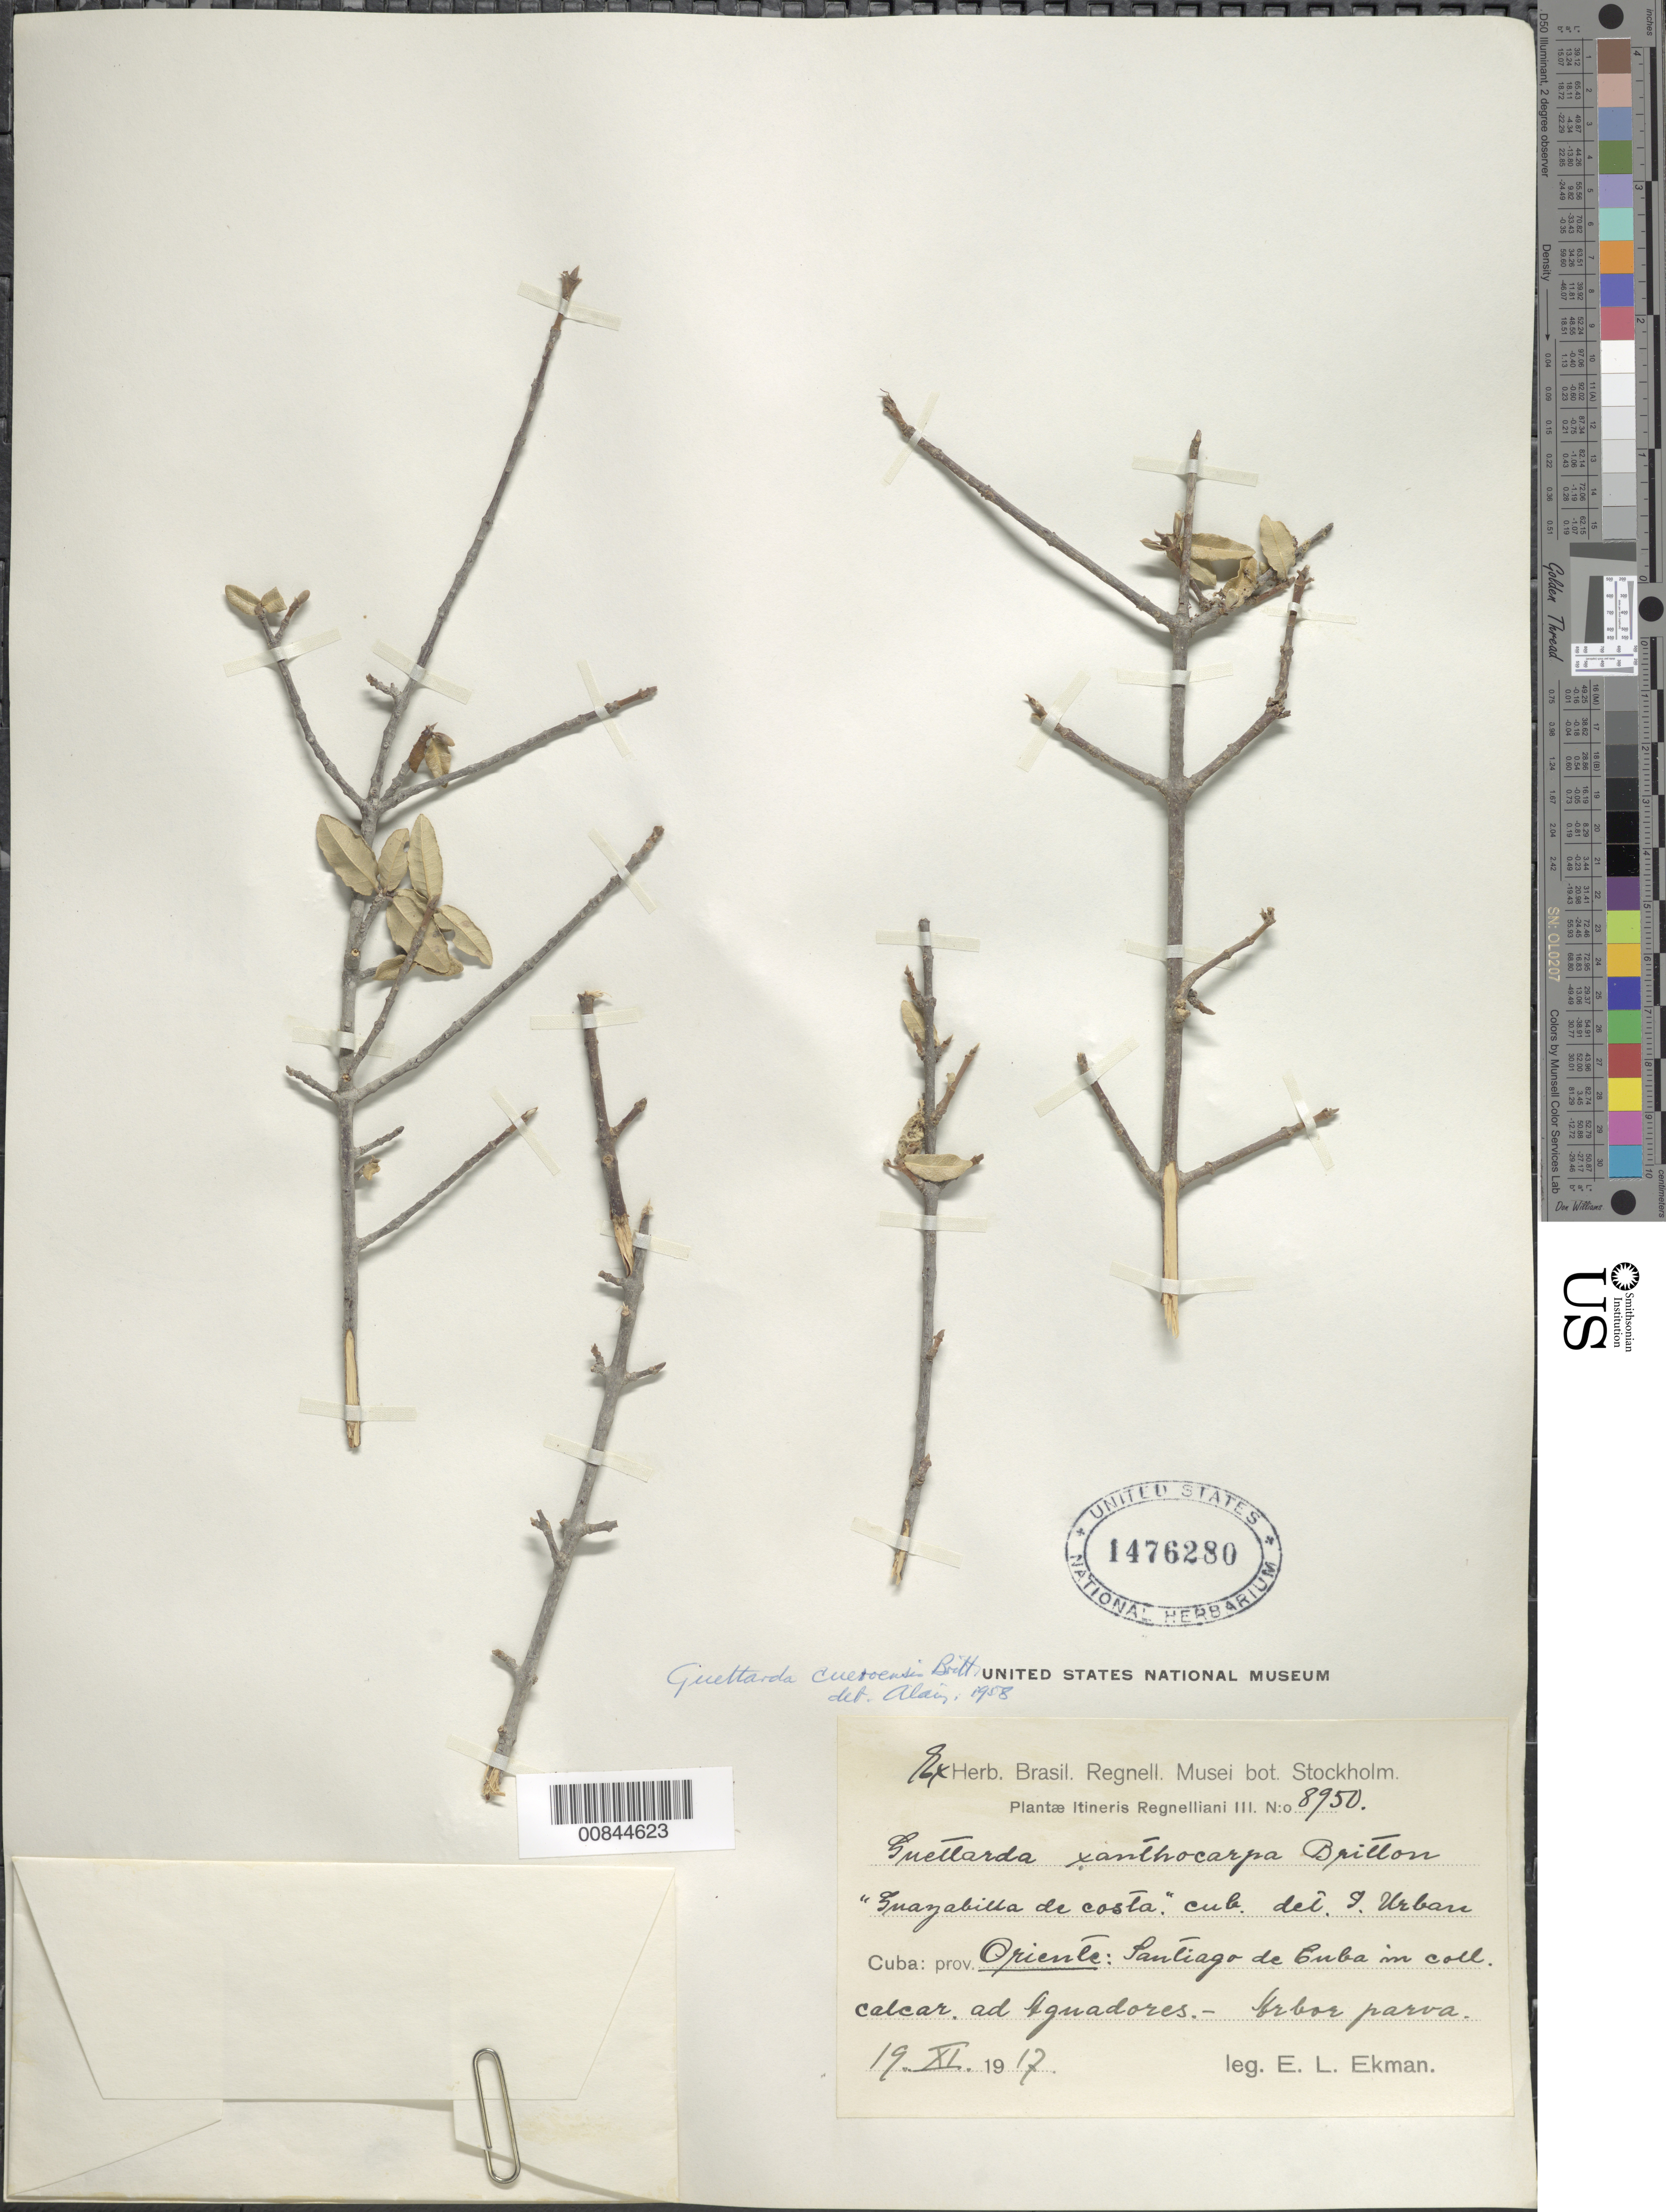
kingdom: Plantae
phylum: Tracheophyta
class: Magnoliopsida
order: Gentianales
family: Rubiaceae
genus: Guettarda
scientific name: Guettarda cueroensis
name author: Britton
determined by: Liogier, Alain H.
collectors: E. L. Ekman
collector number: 8950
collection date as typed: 19 Nov 1917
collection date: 1917-11-19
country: Cuba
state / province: Oriente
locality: Santiago de Cuba. Ad Aguadores.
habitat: In coll. calcar.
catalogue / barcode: US 1476280